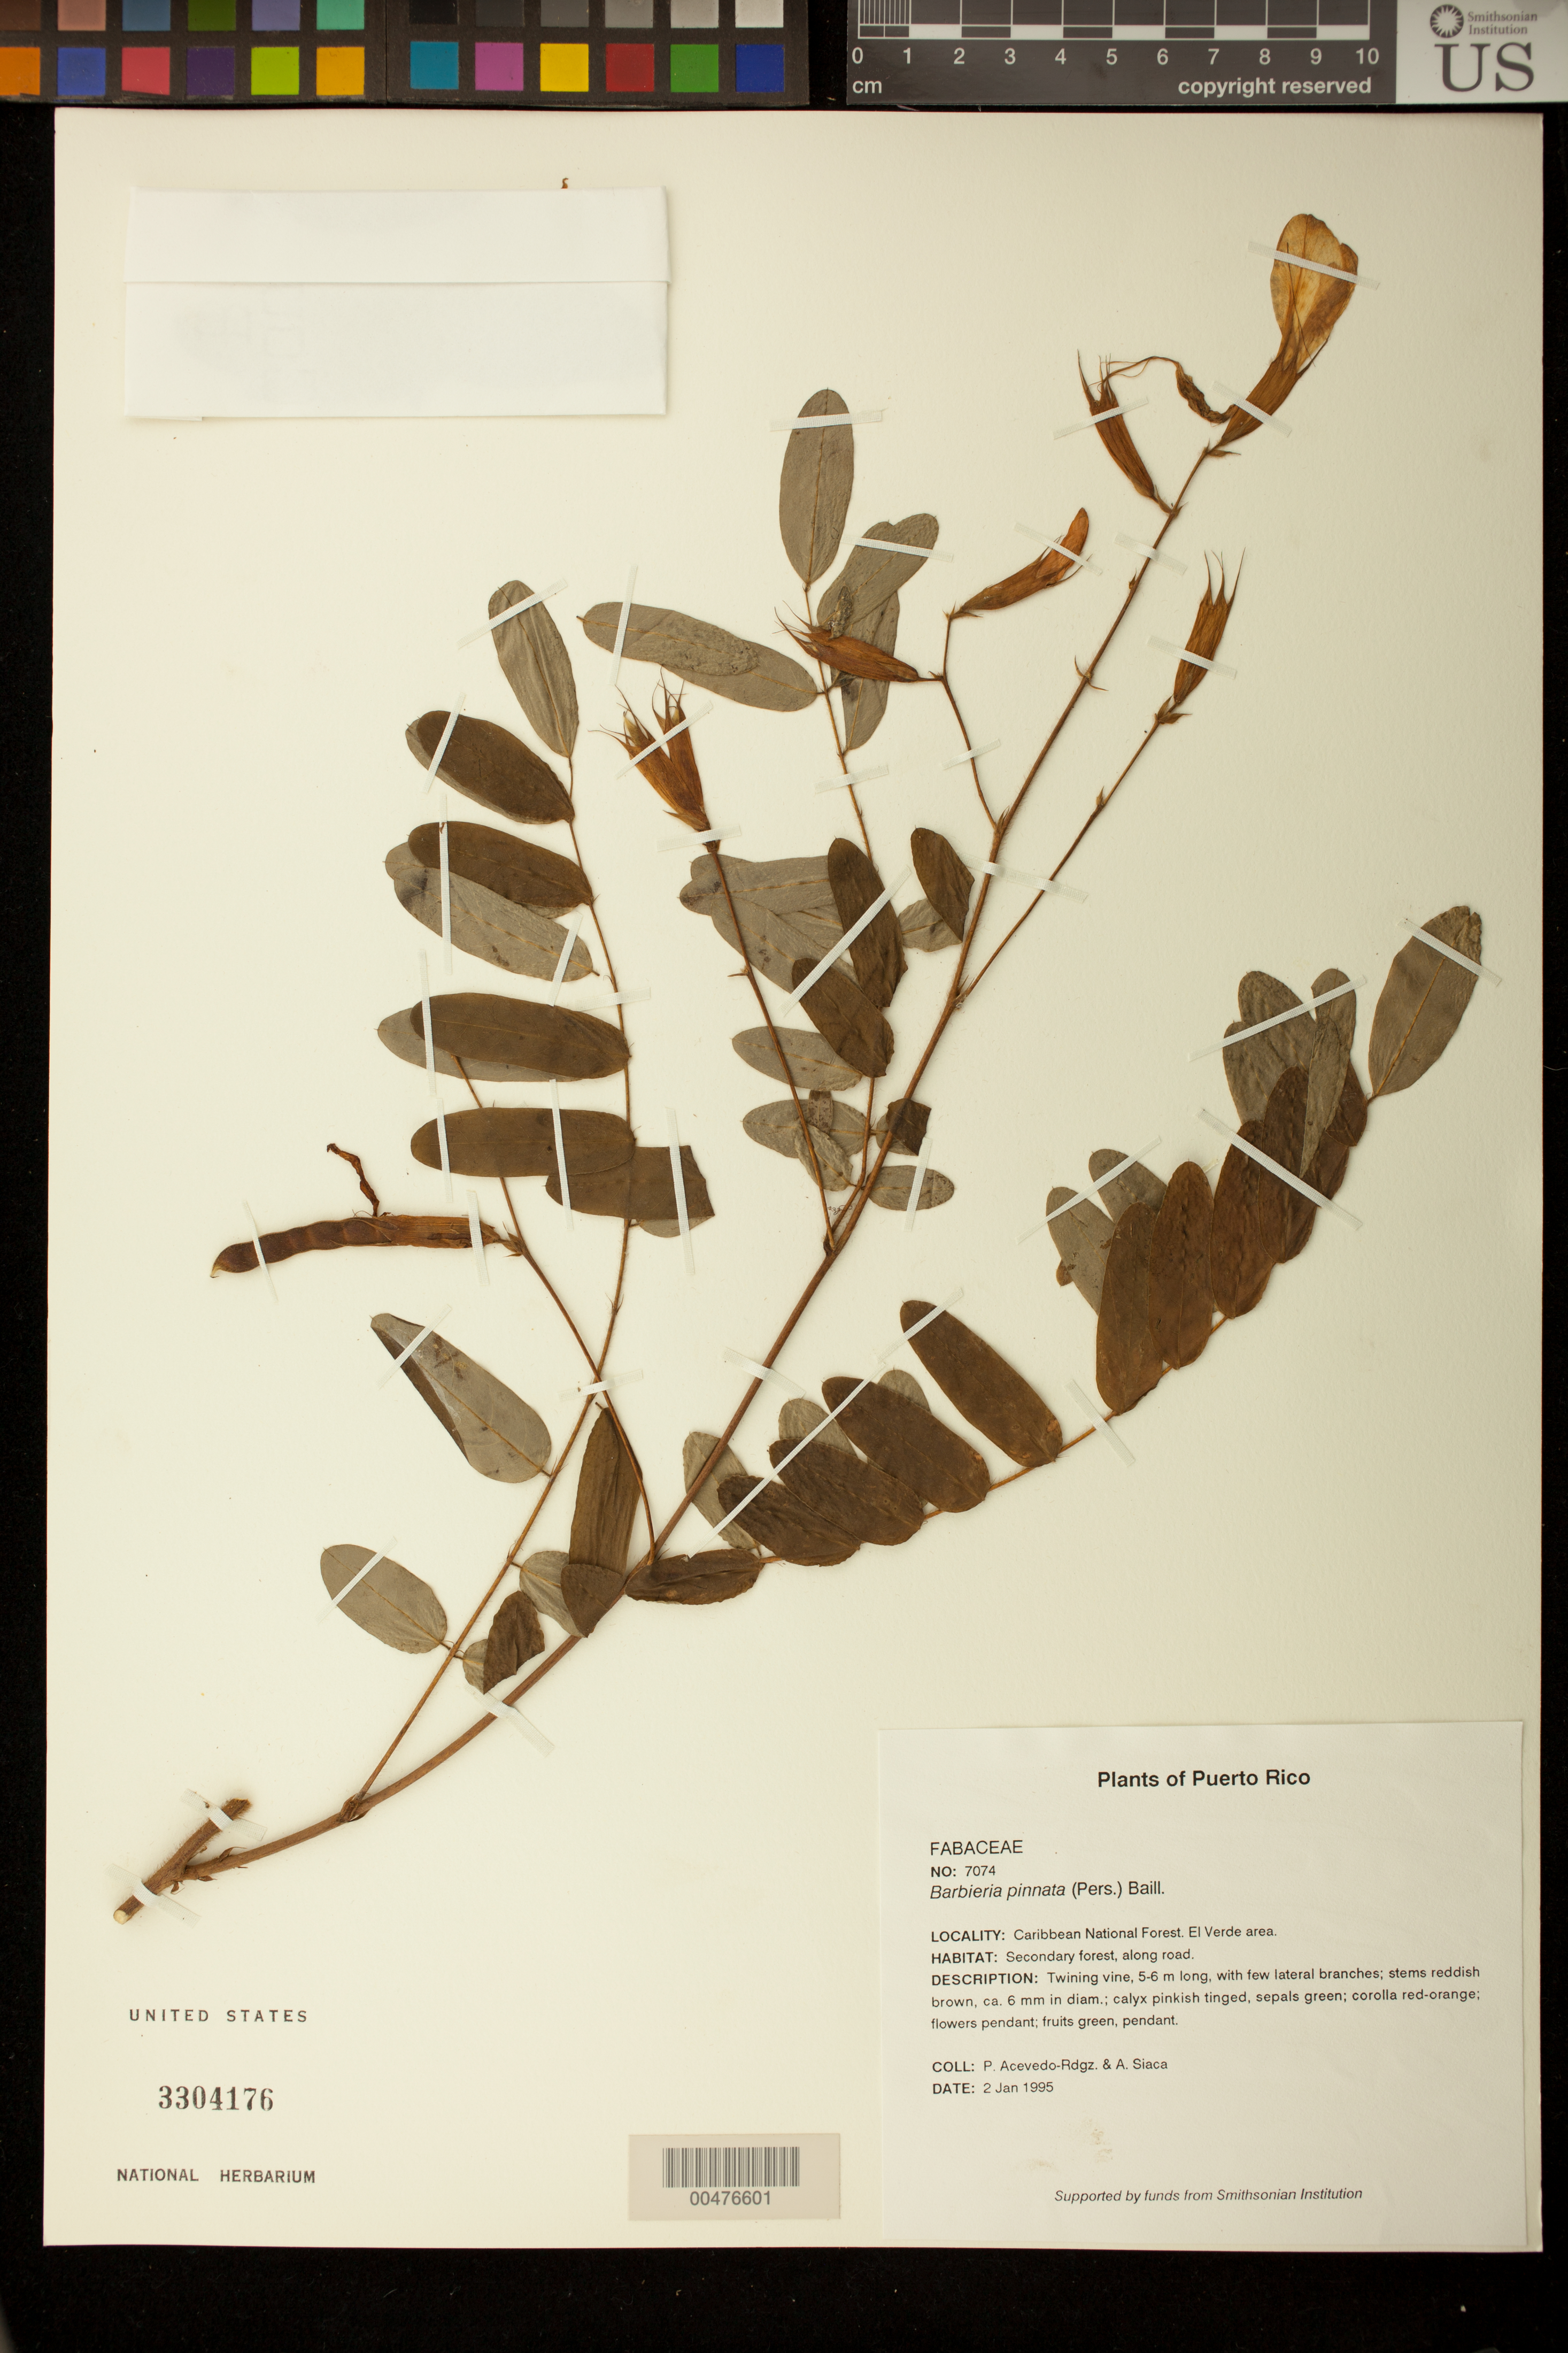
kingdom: Plantae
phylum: Tracheophyta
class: Magnoliopsida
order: Fabales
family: Fabaceae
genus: Barbieria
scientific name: Barbieria pinnata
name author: (Pers.) Baill.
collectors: P. Acevedo-Rodr. & A. Siaca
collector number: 7074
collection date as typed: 02 Jan 1995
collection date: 1995-01-02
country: Puerto Rico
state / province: Río Grande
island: Puerto Rico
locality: Río Grande; Caribbean National Forest. El Verde area.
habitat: Secondary forest, along road.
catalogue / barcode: US 3304176